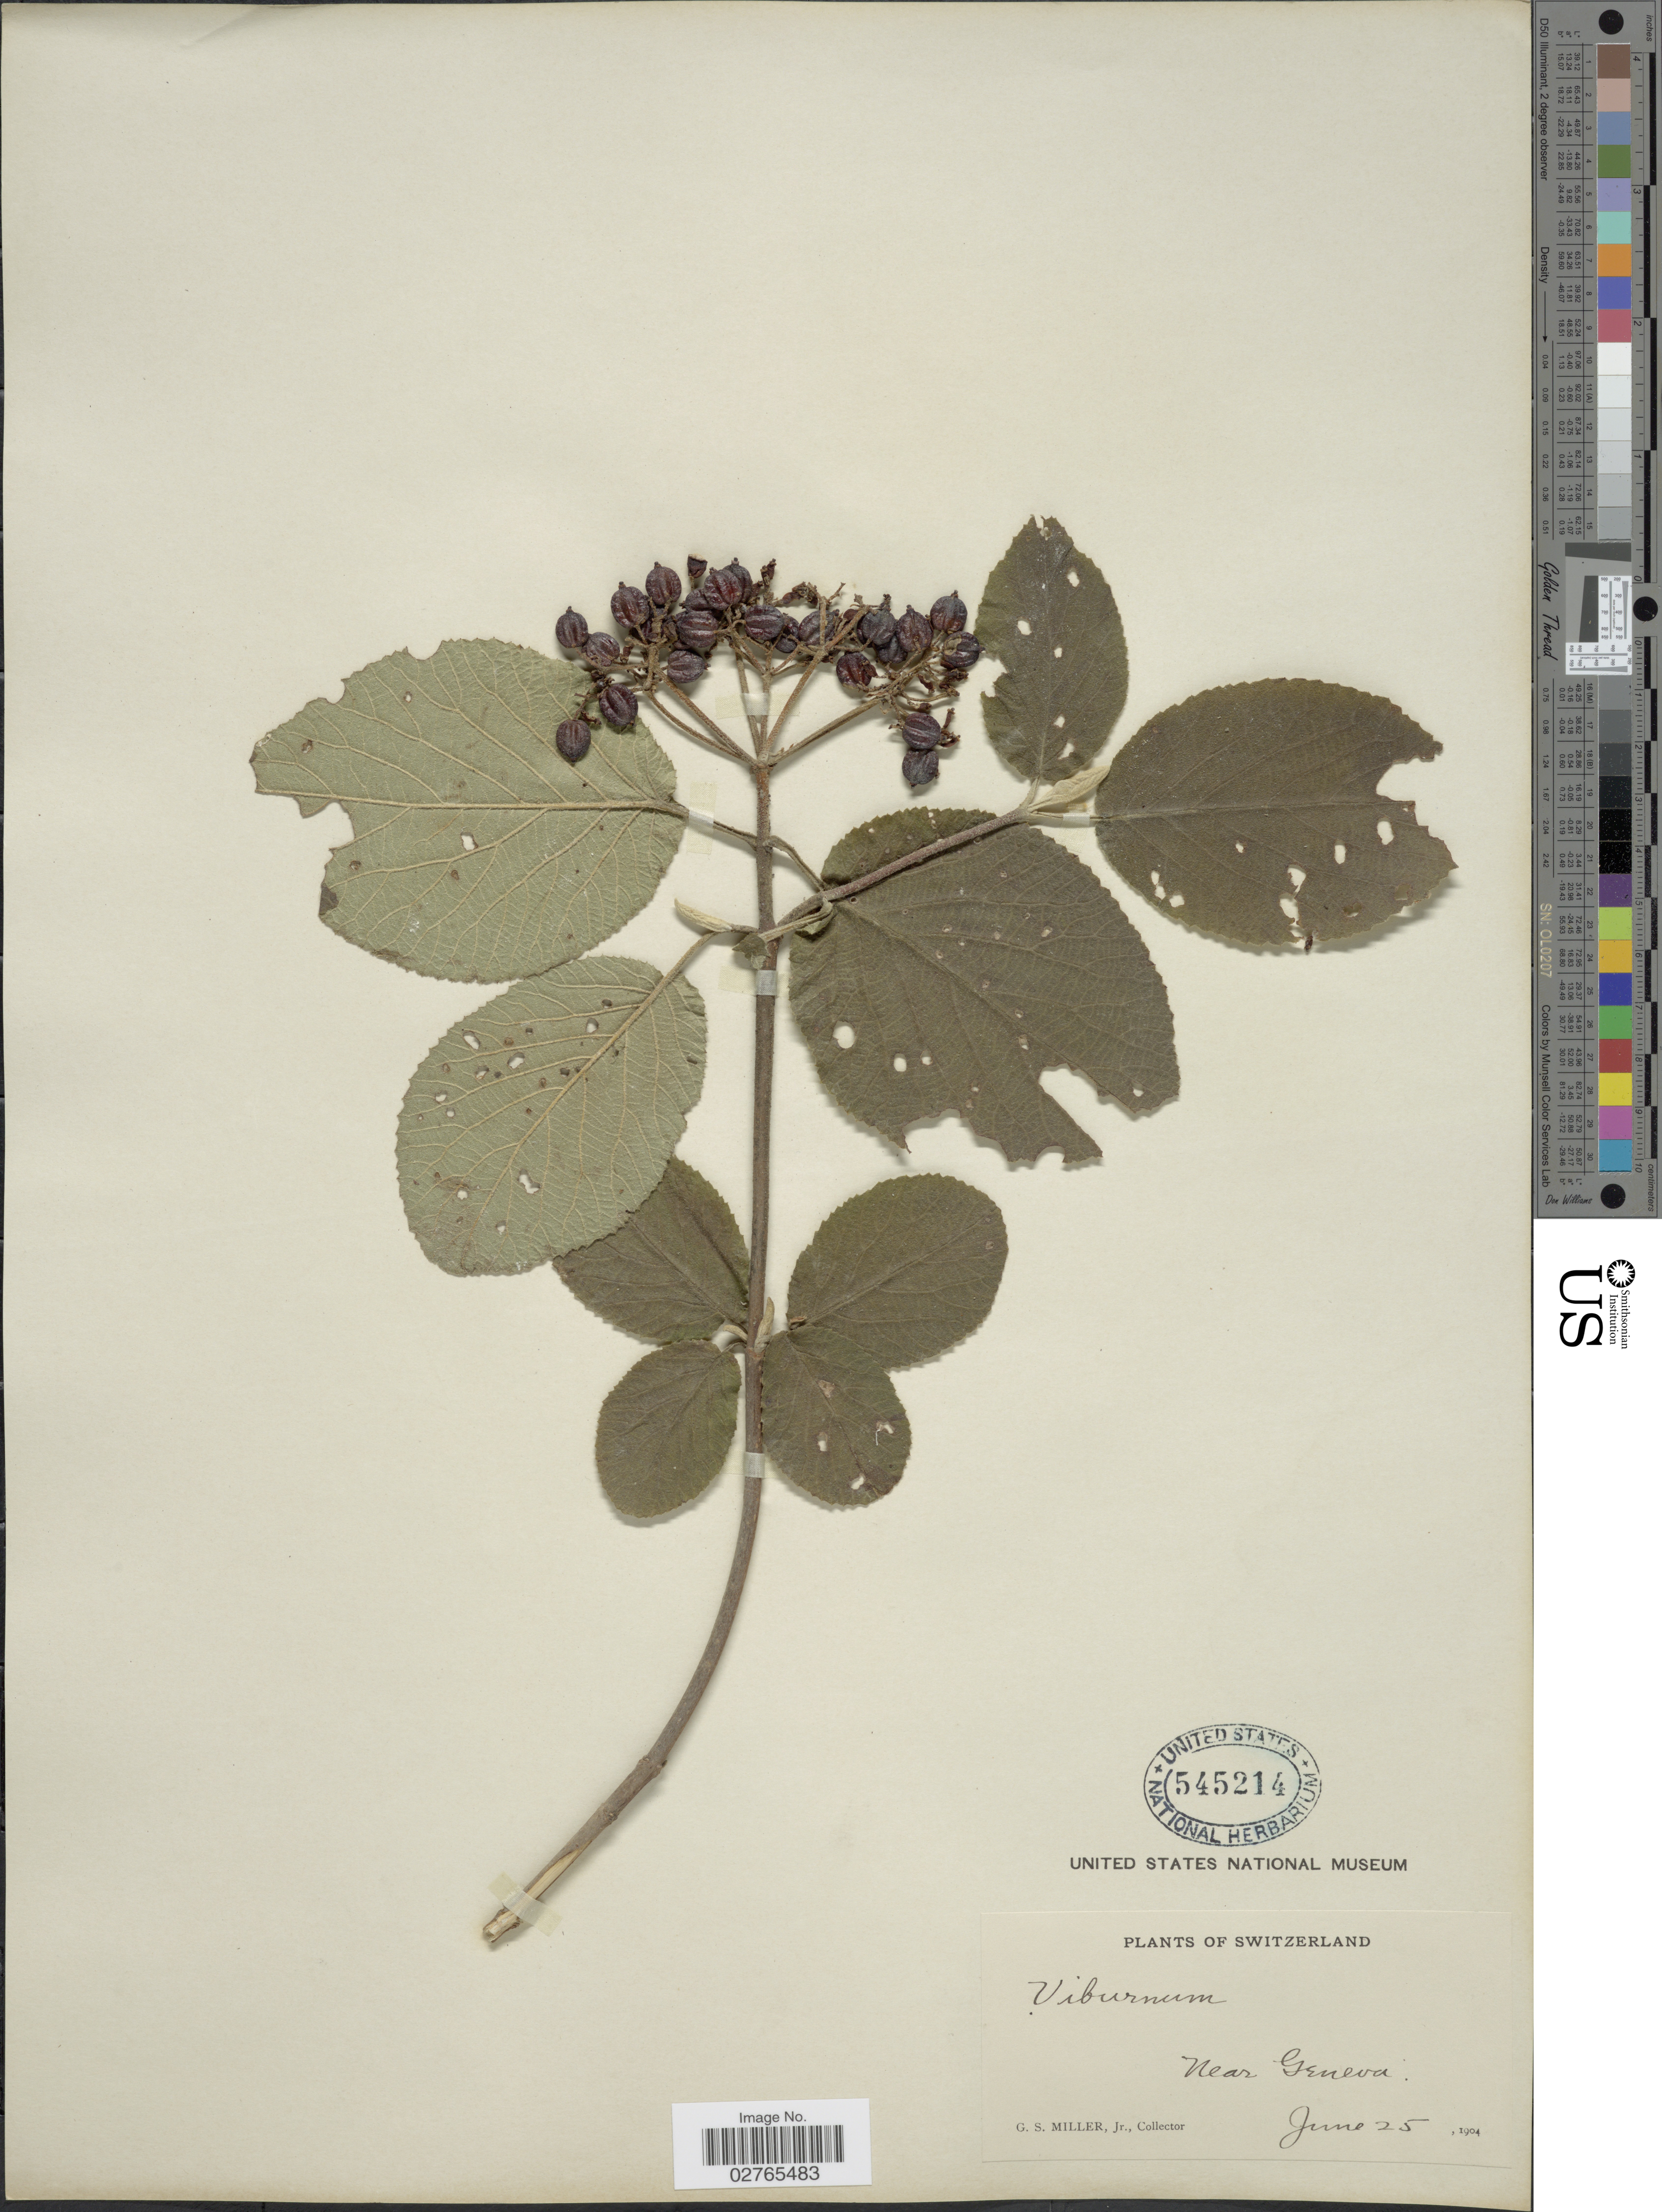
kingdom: Plantae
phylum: Tracheophyta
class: Magnoliopsida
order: Dipsacales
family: Viburnaceae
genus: Viburnum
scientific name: Viburnum lantana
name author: L.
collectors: G. S. Miller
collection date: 1904-06-25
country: Switzerland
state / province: Genève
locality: Near Geneva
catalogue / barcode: US 545214